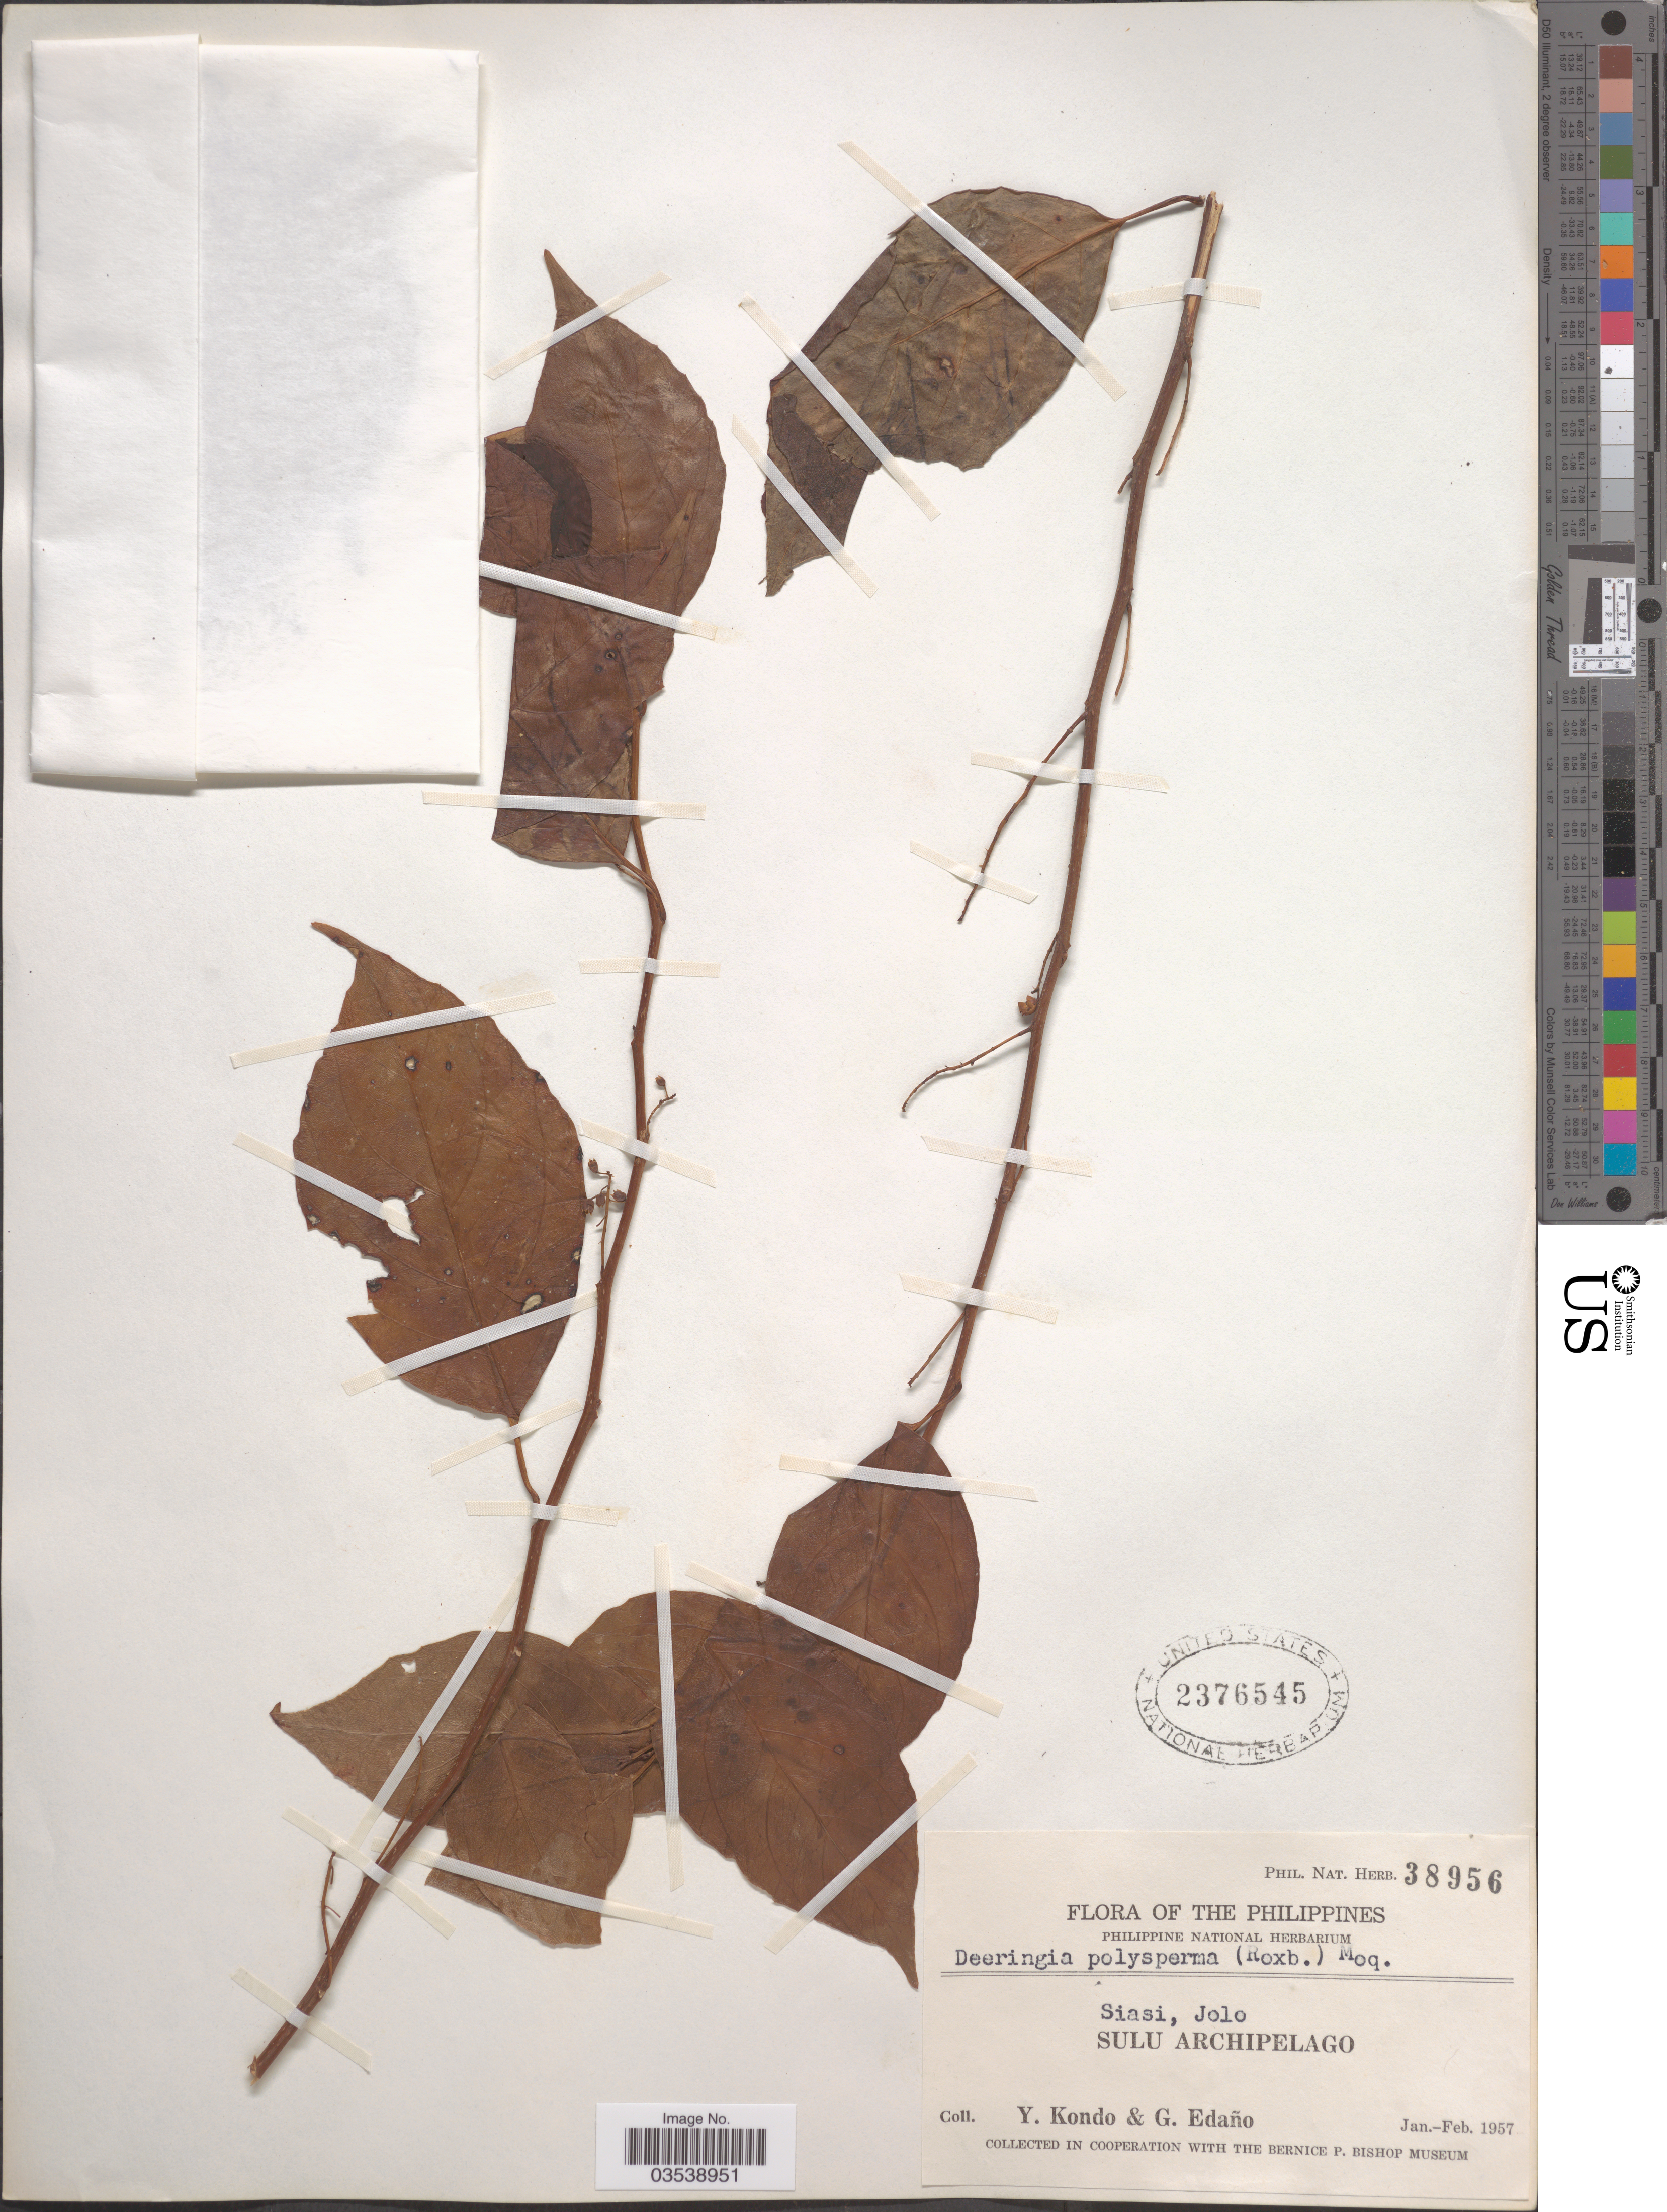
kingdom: Plantae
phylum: Tracheophyta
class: Magnoliopsida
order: Caryophyllales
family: Amaranthaceae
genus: Deeringia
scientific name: Deeringia indica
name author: Zoll. ex Moq.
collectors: Y. Kondo & G. Edaño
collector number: Phil. Nat. Herb. 38956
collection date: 1957-01/1957-02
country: Philippines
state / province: Muslim Mindanao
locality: Siasi, Jolo. Sulu Archipelago.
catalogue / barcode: US 2376545